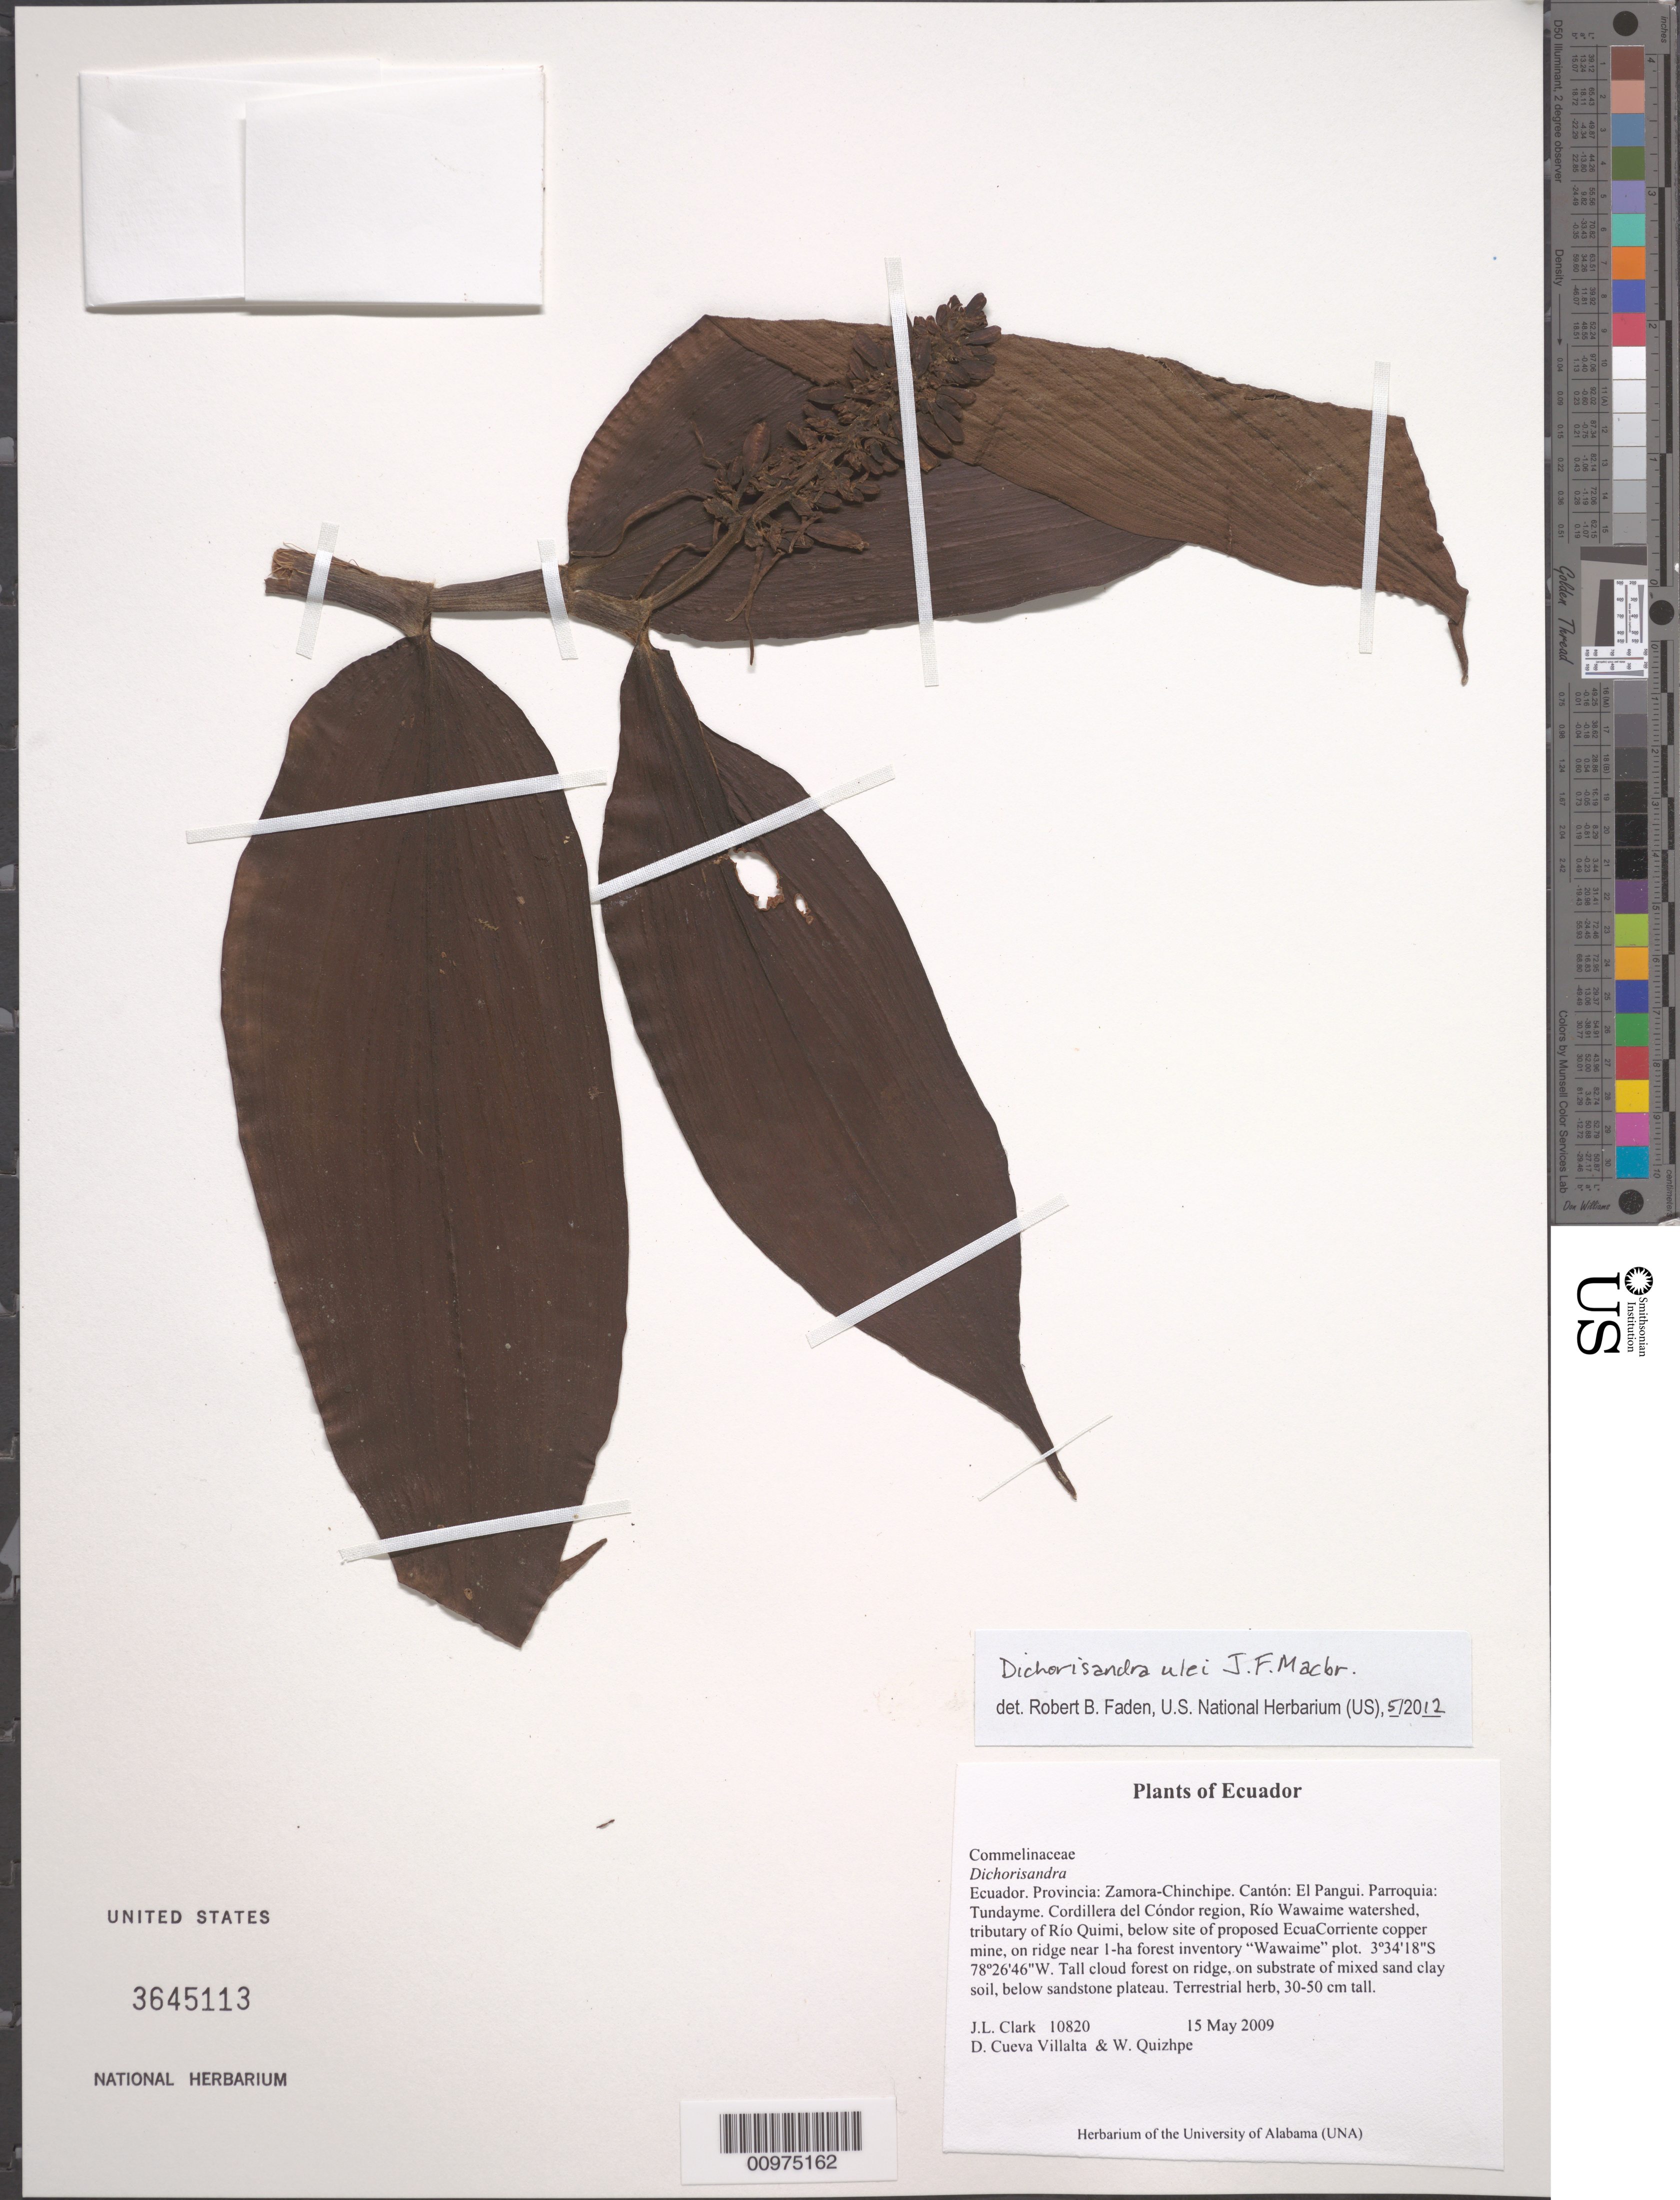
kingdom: Plantae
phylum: Tracheophyta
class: Liliopsida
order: Commelinales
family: Commelinaceae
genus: Dichorisandra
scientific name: Dichorisandra ulei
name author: J.F. Macbr.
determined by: Faden, Robert B., (US), Smithsonian Institution - National Museum of Natural History (UNITED STATES)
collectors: J. L. Clark et al.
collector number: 10820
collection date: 2009-05-15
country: Ecuador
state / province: Zamora-Chinchipe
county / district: El Pangui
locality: Cordillera del Cóndor region, Río Wawaime watershed, tributary of Río Quimi, below site of proposed EcuaCorriente copper mine, on ridge near 1-ha forest inventory "Wawaime" plot.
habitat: Tall cloud forest on ridge, on substrate of mixed sand clay soil, below sandstone plateau.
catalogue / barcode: US 36451113